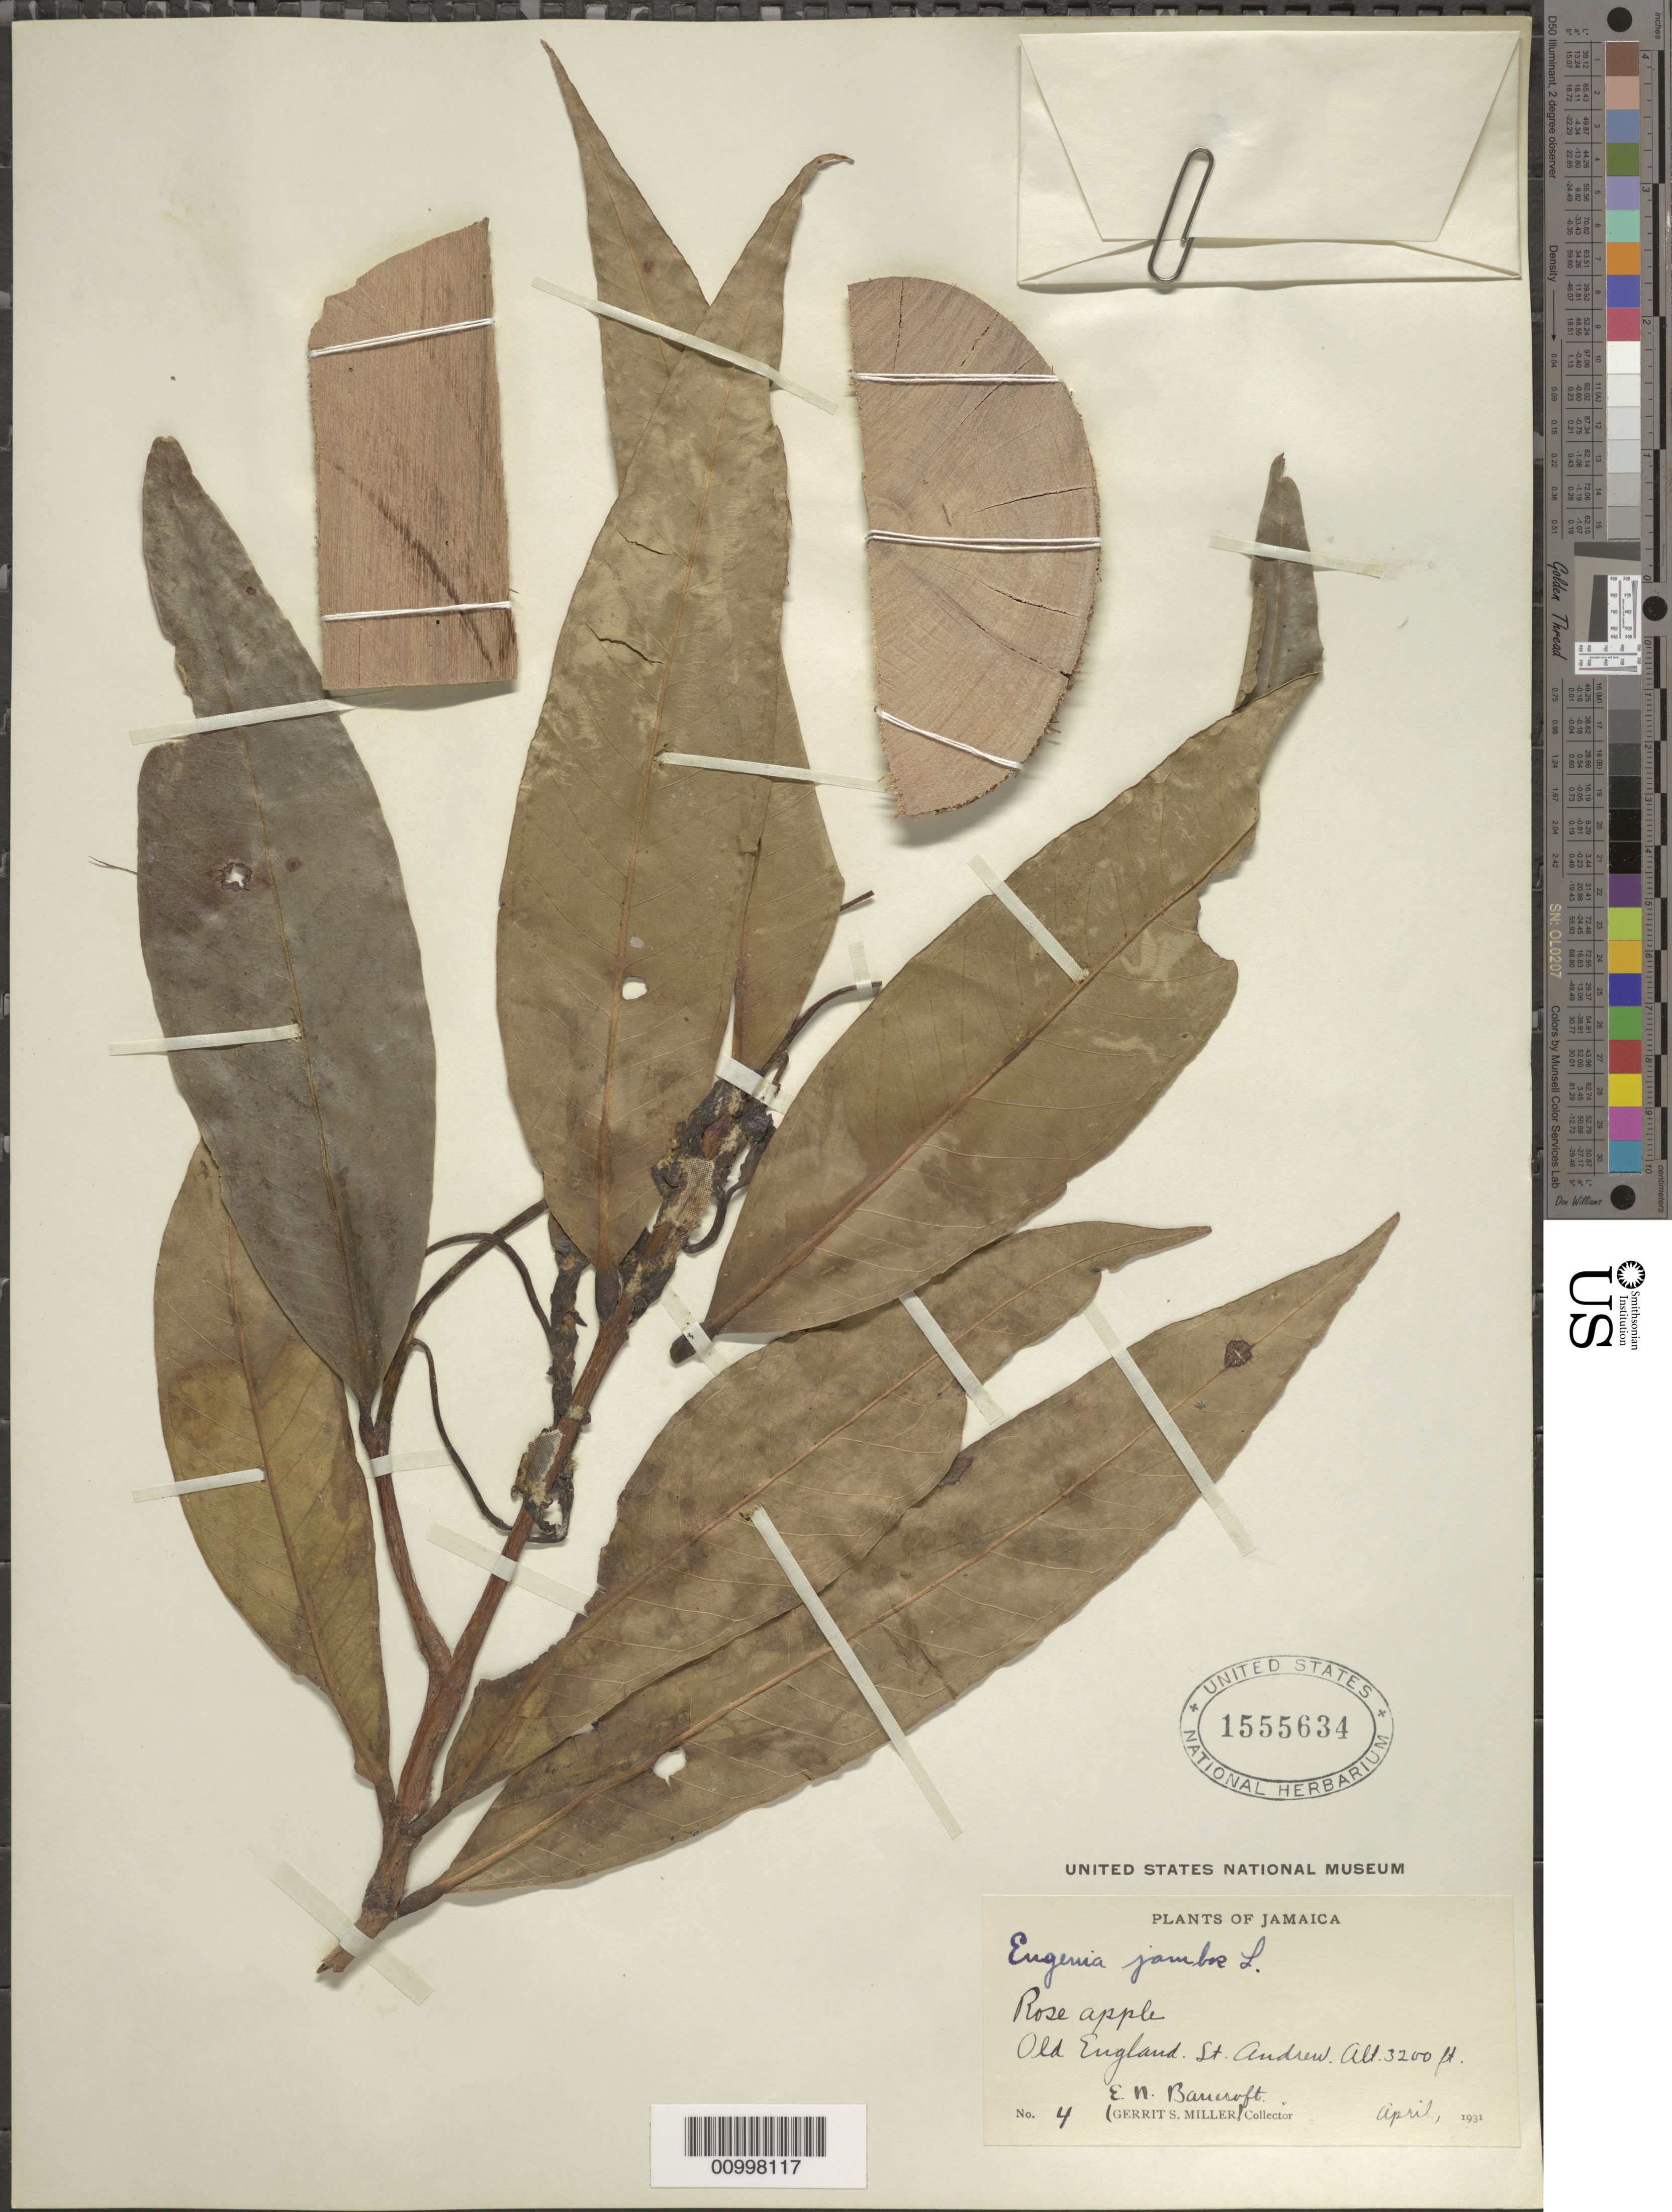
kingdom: Plantae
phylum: Tracheophyta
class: Magnoliopsida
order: Myrtales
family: Myrtaceae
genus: Syzygium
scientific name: Syzygium jambos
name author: (L.) Alston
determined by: Strong, Mark T., (BOT), Smithsonian Institution - National Museum of Natural History (UNITED STATES)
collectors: E. Bancroft & G. S. Miller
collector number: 4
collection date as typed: Apr 1931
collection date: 1931-04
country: Jamaica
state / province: Saint Andrew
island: Jamaica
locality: Old England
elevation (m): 975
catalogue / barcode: US 1555634